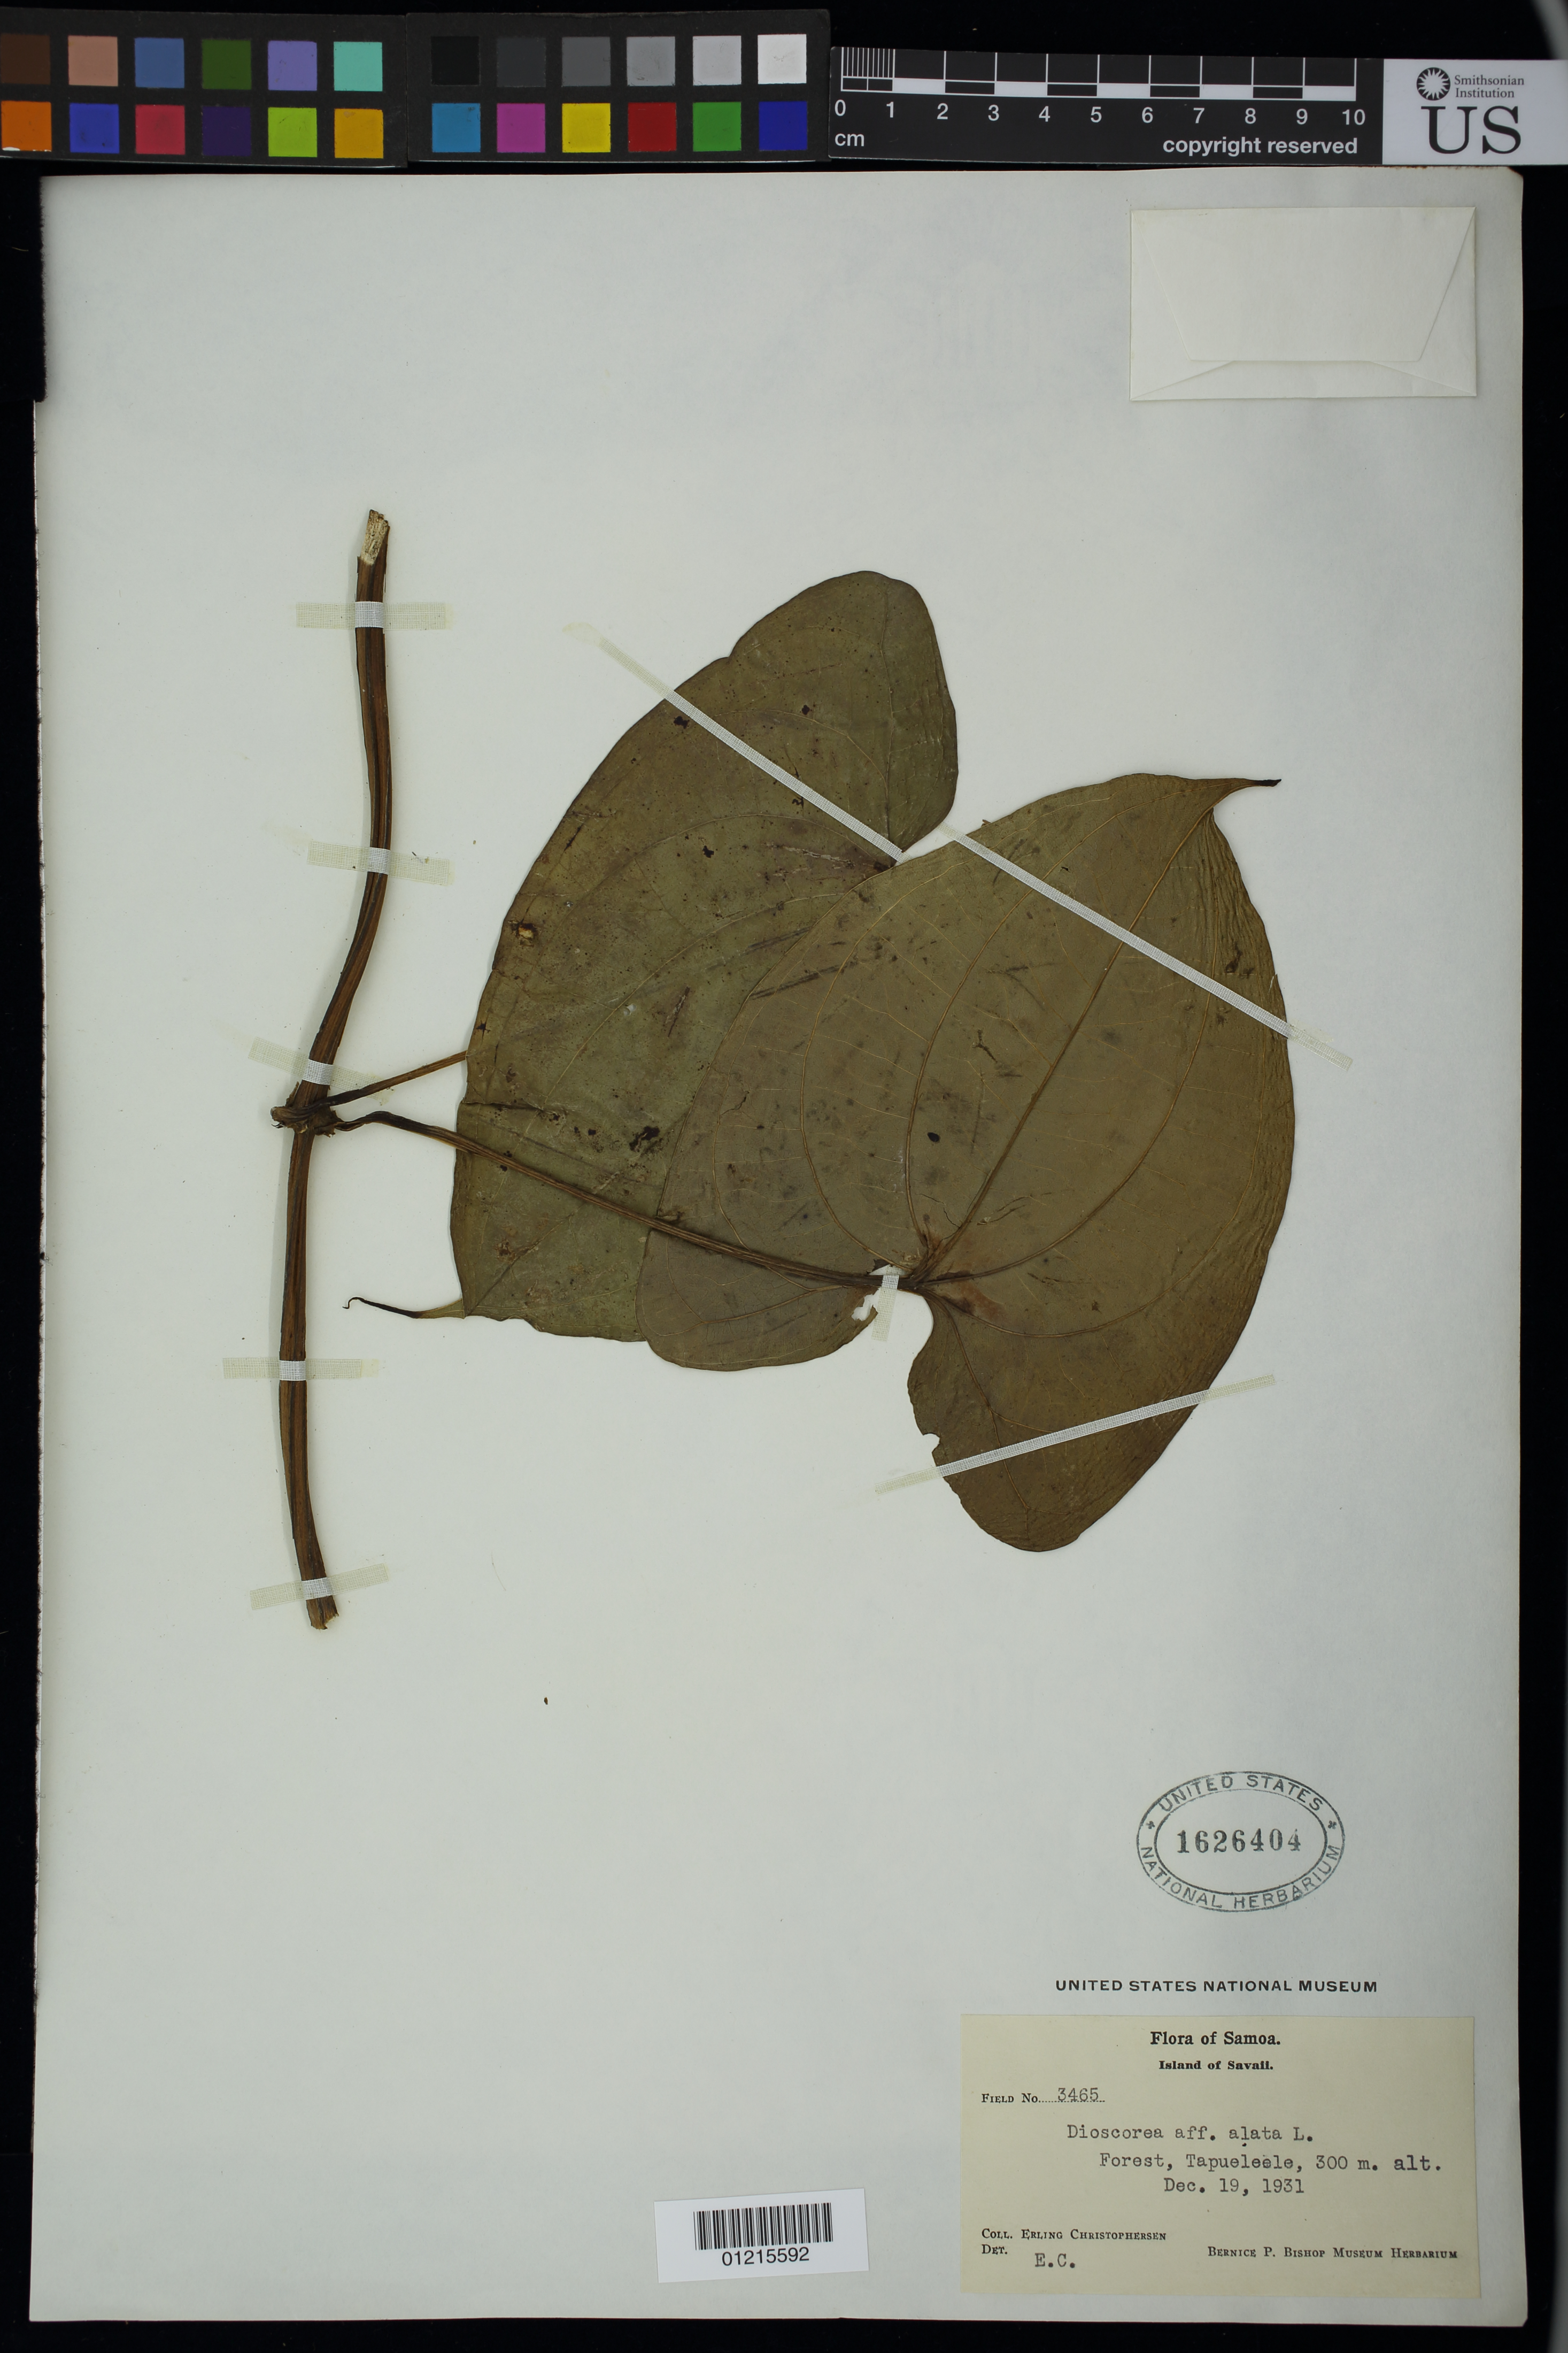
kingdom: Plantae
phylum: Tracheophyta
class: Liliopsida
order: Dioscoreales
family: Dioscoreaceae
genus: Dioscorea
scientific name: Dioscorea alata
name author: L.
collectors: E. Christophersen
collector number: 3465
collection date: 1931-12-19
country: Samoa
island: Savai'i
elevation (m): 300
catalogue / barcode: US 1626404